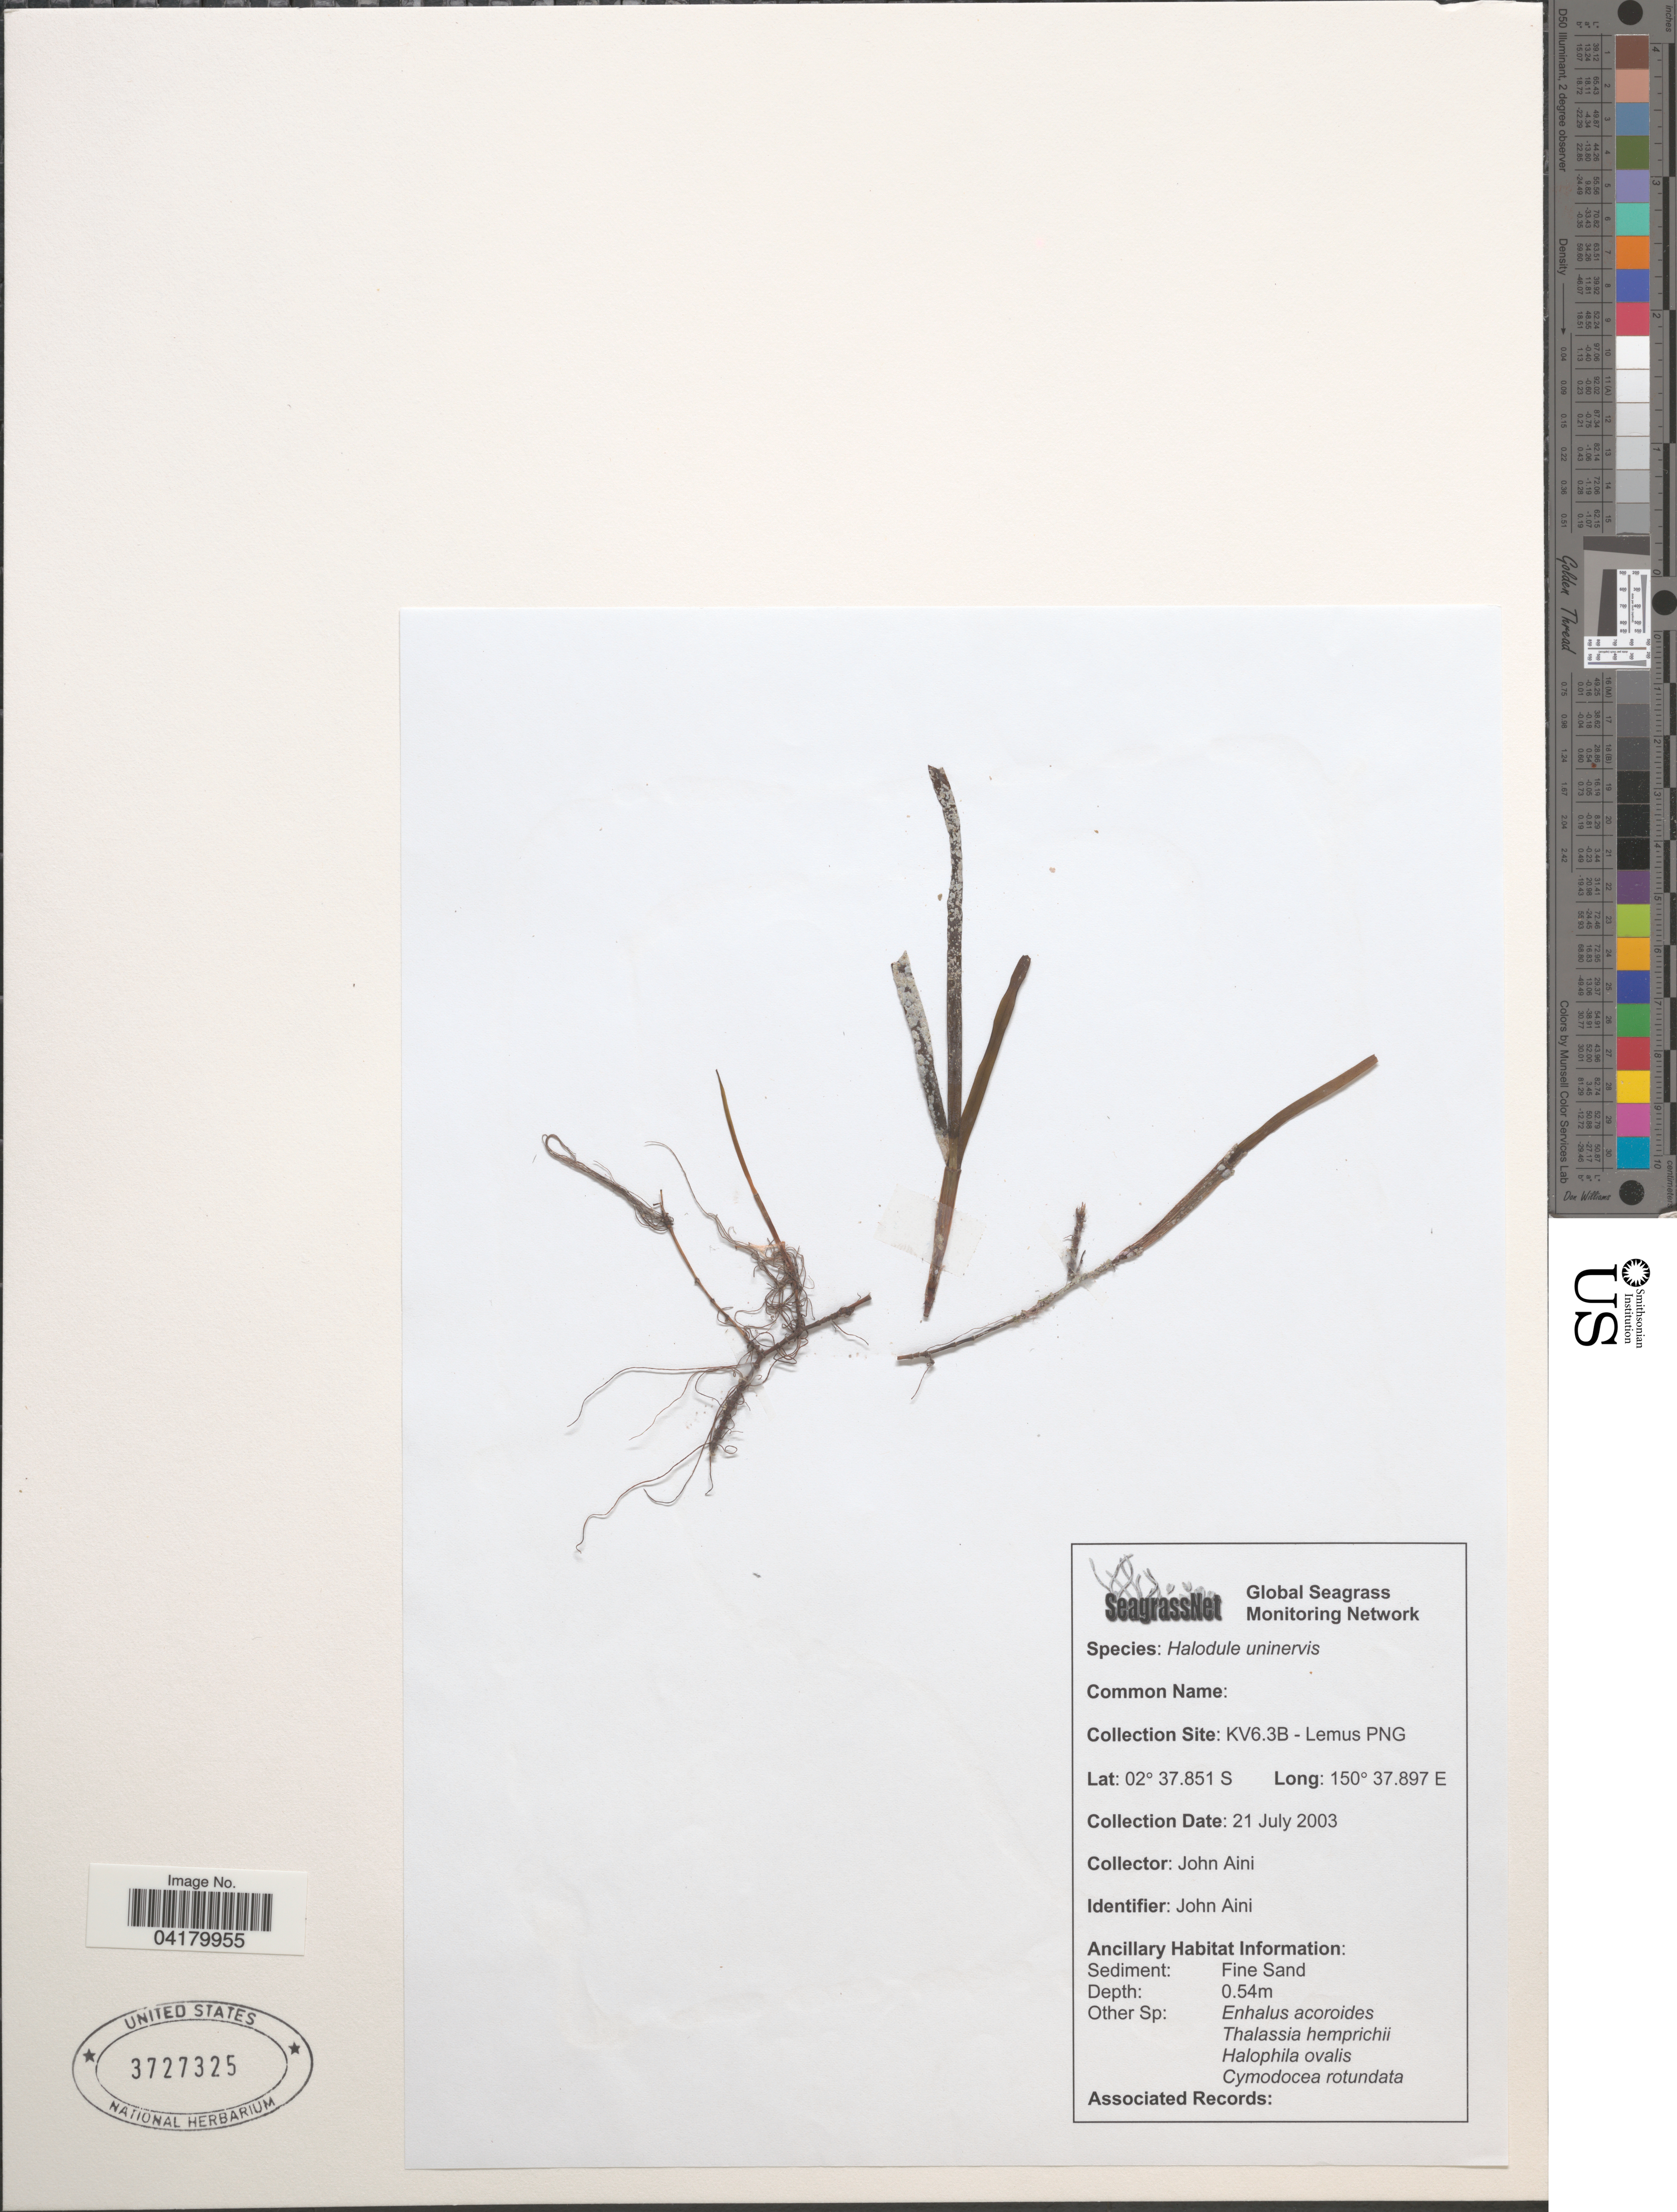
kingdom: Plantae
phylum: Tracheophyta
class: Liliopsida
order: Alismatales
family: Cymodoceaceae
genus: Halodule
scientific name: Halodule uninervis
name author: (Forssk.) Asch.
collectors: J. Aini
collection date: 2003-07-21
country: Papua New Guinea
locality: Collection Site: KV6.3B - Lemus PNG.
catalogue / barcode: US 3727325